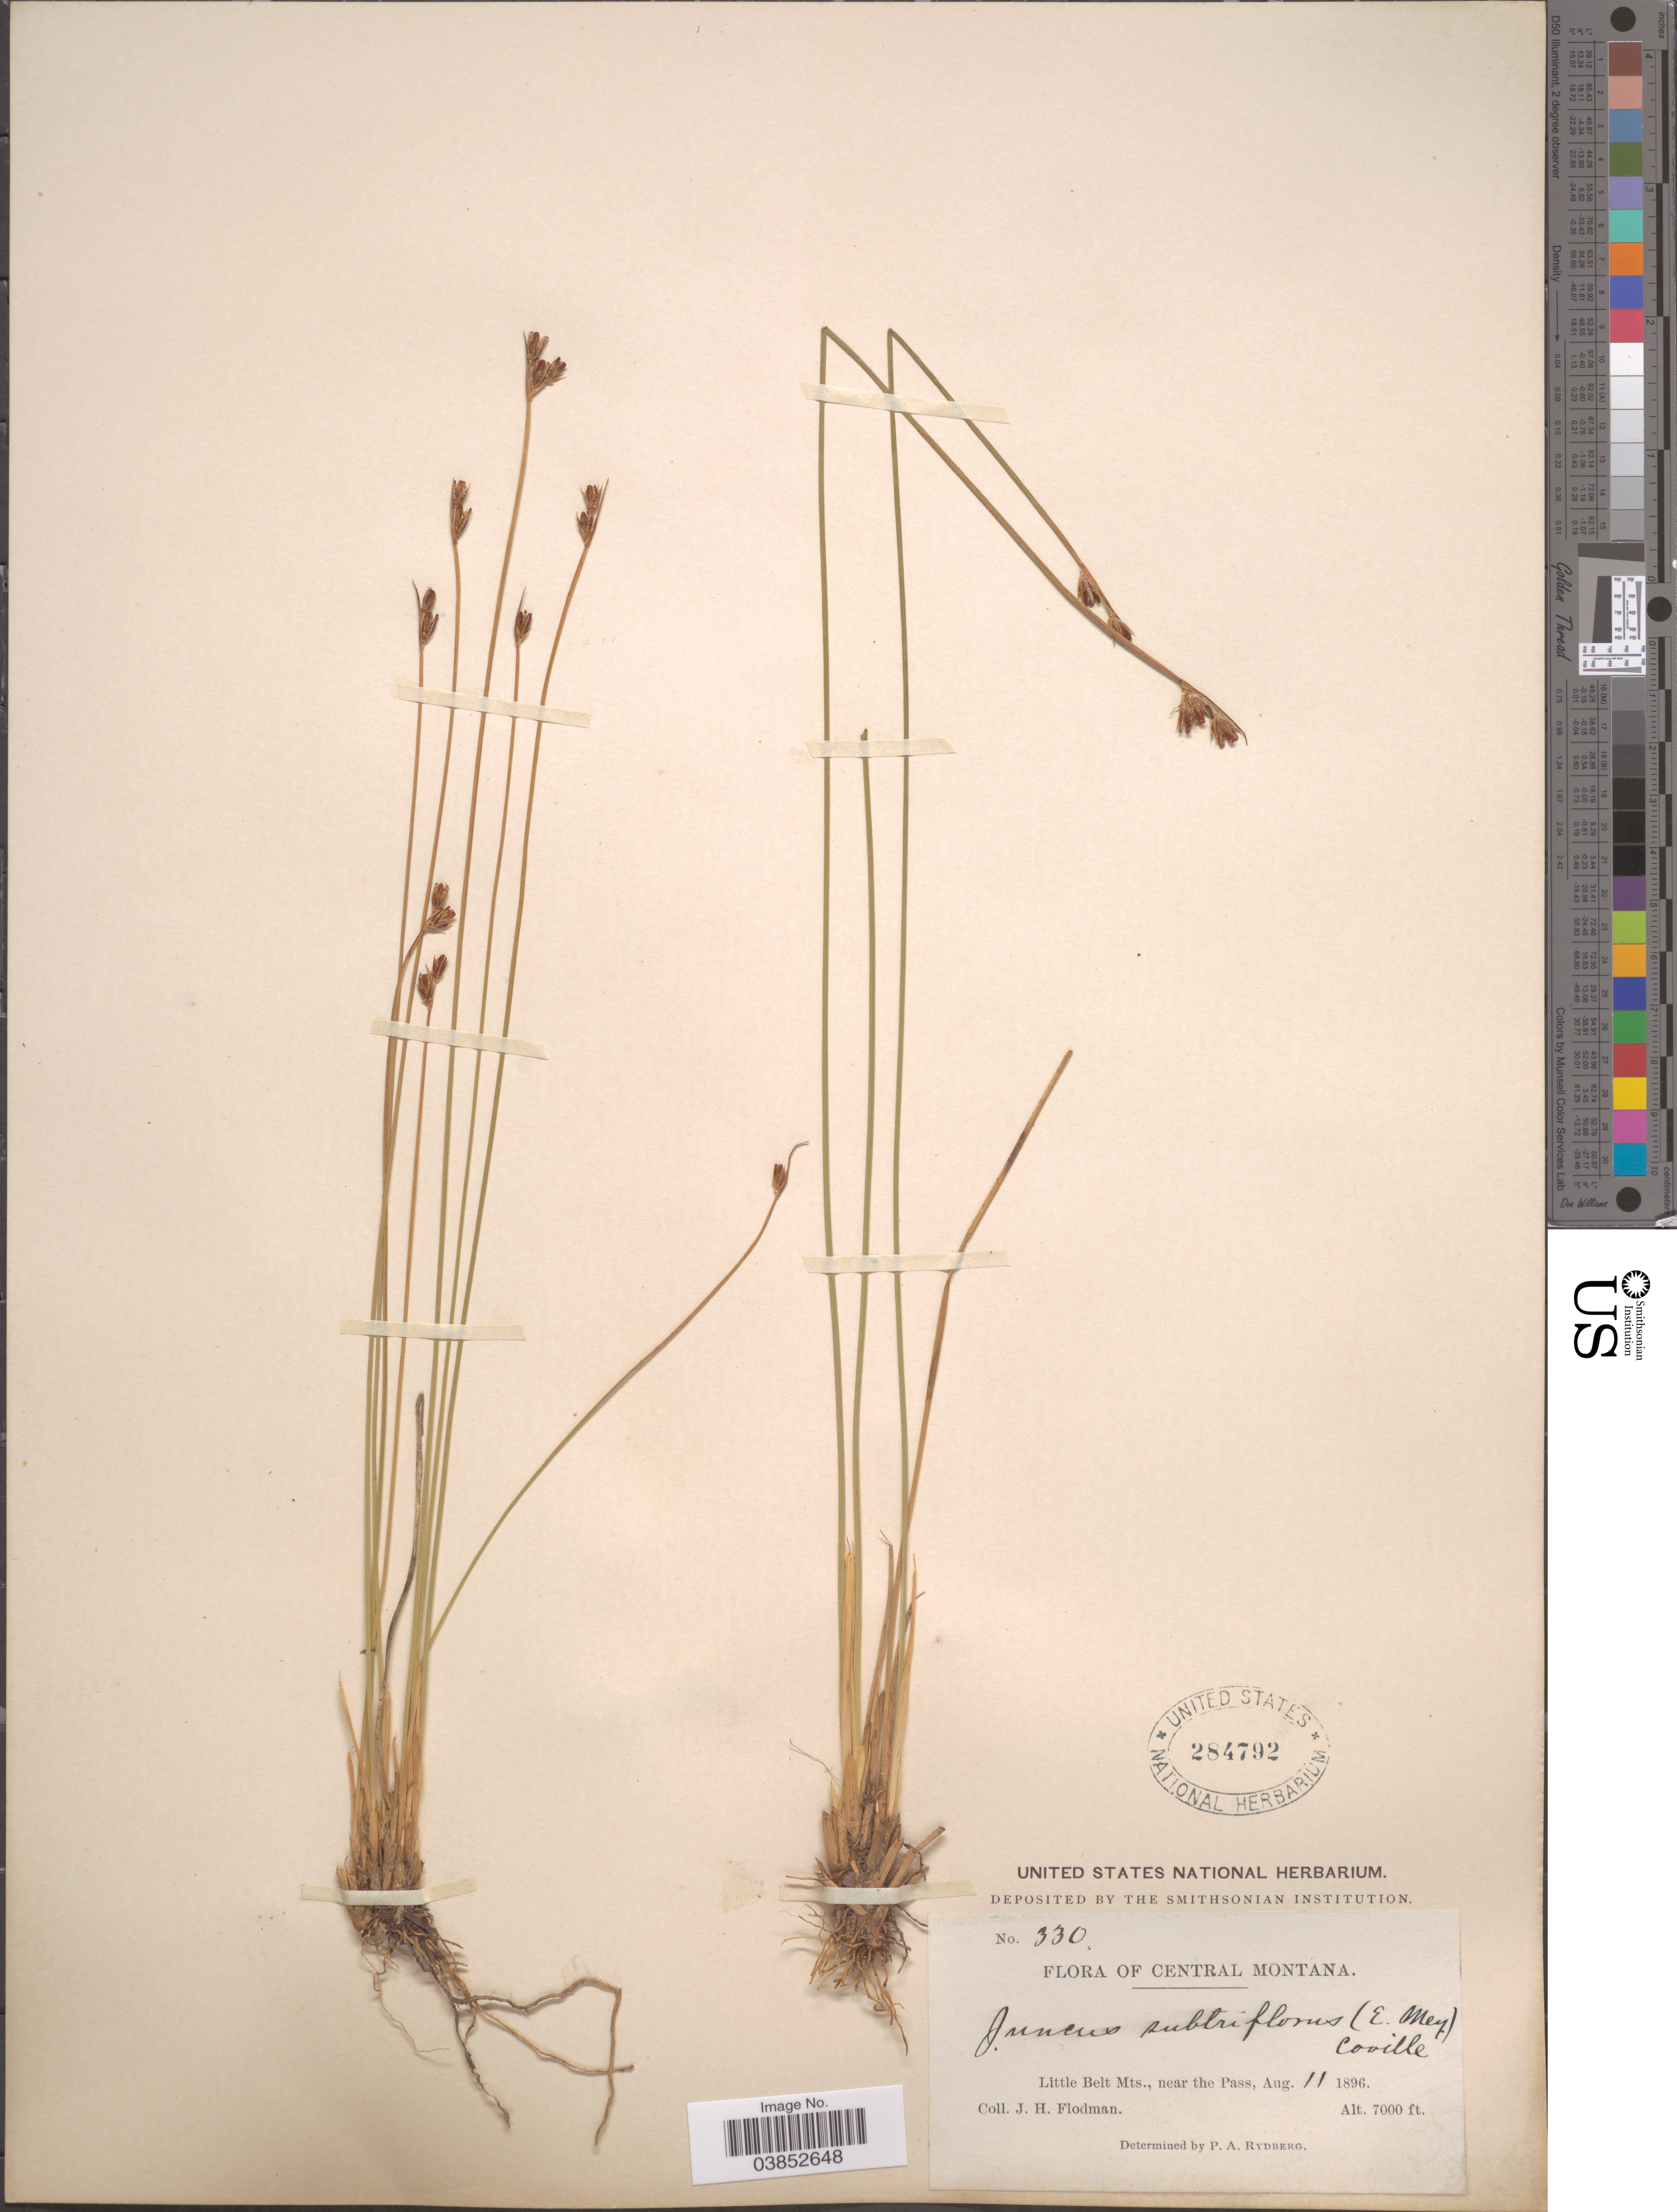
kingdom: Plantae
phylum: Tracheophyta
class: Liliopsida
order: Poales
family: Juncaceae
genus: Juncus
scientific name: Juncus drummondii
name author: E. Mey.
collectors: J. Flodman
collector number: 330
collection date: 1896-08-11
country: United States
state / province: Montana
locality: Central Montana. Little Belt Mts., near the Pass.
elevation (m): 2134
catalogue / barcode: US 284792